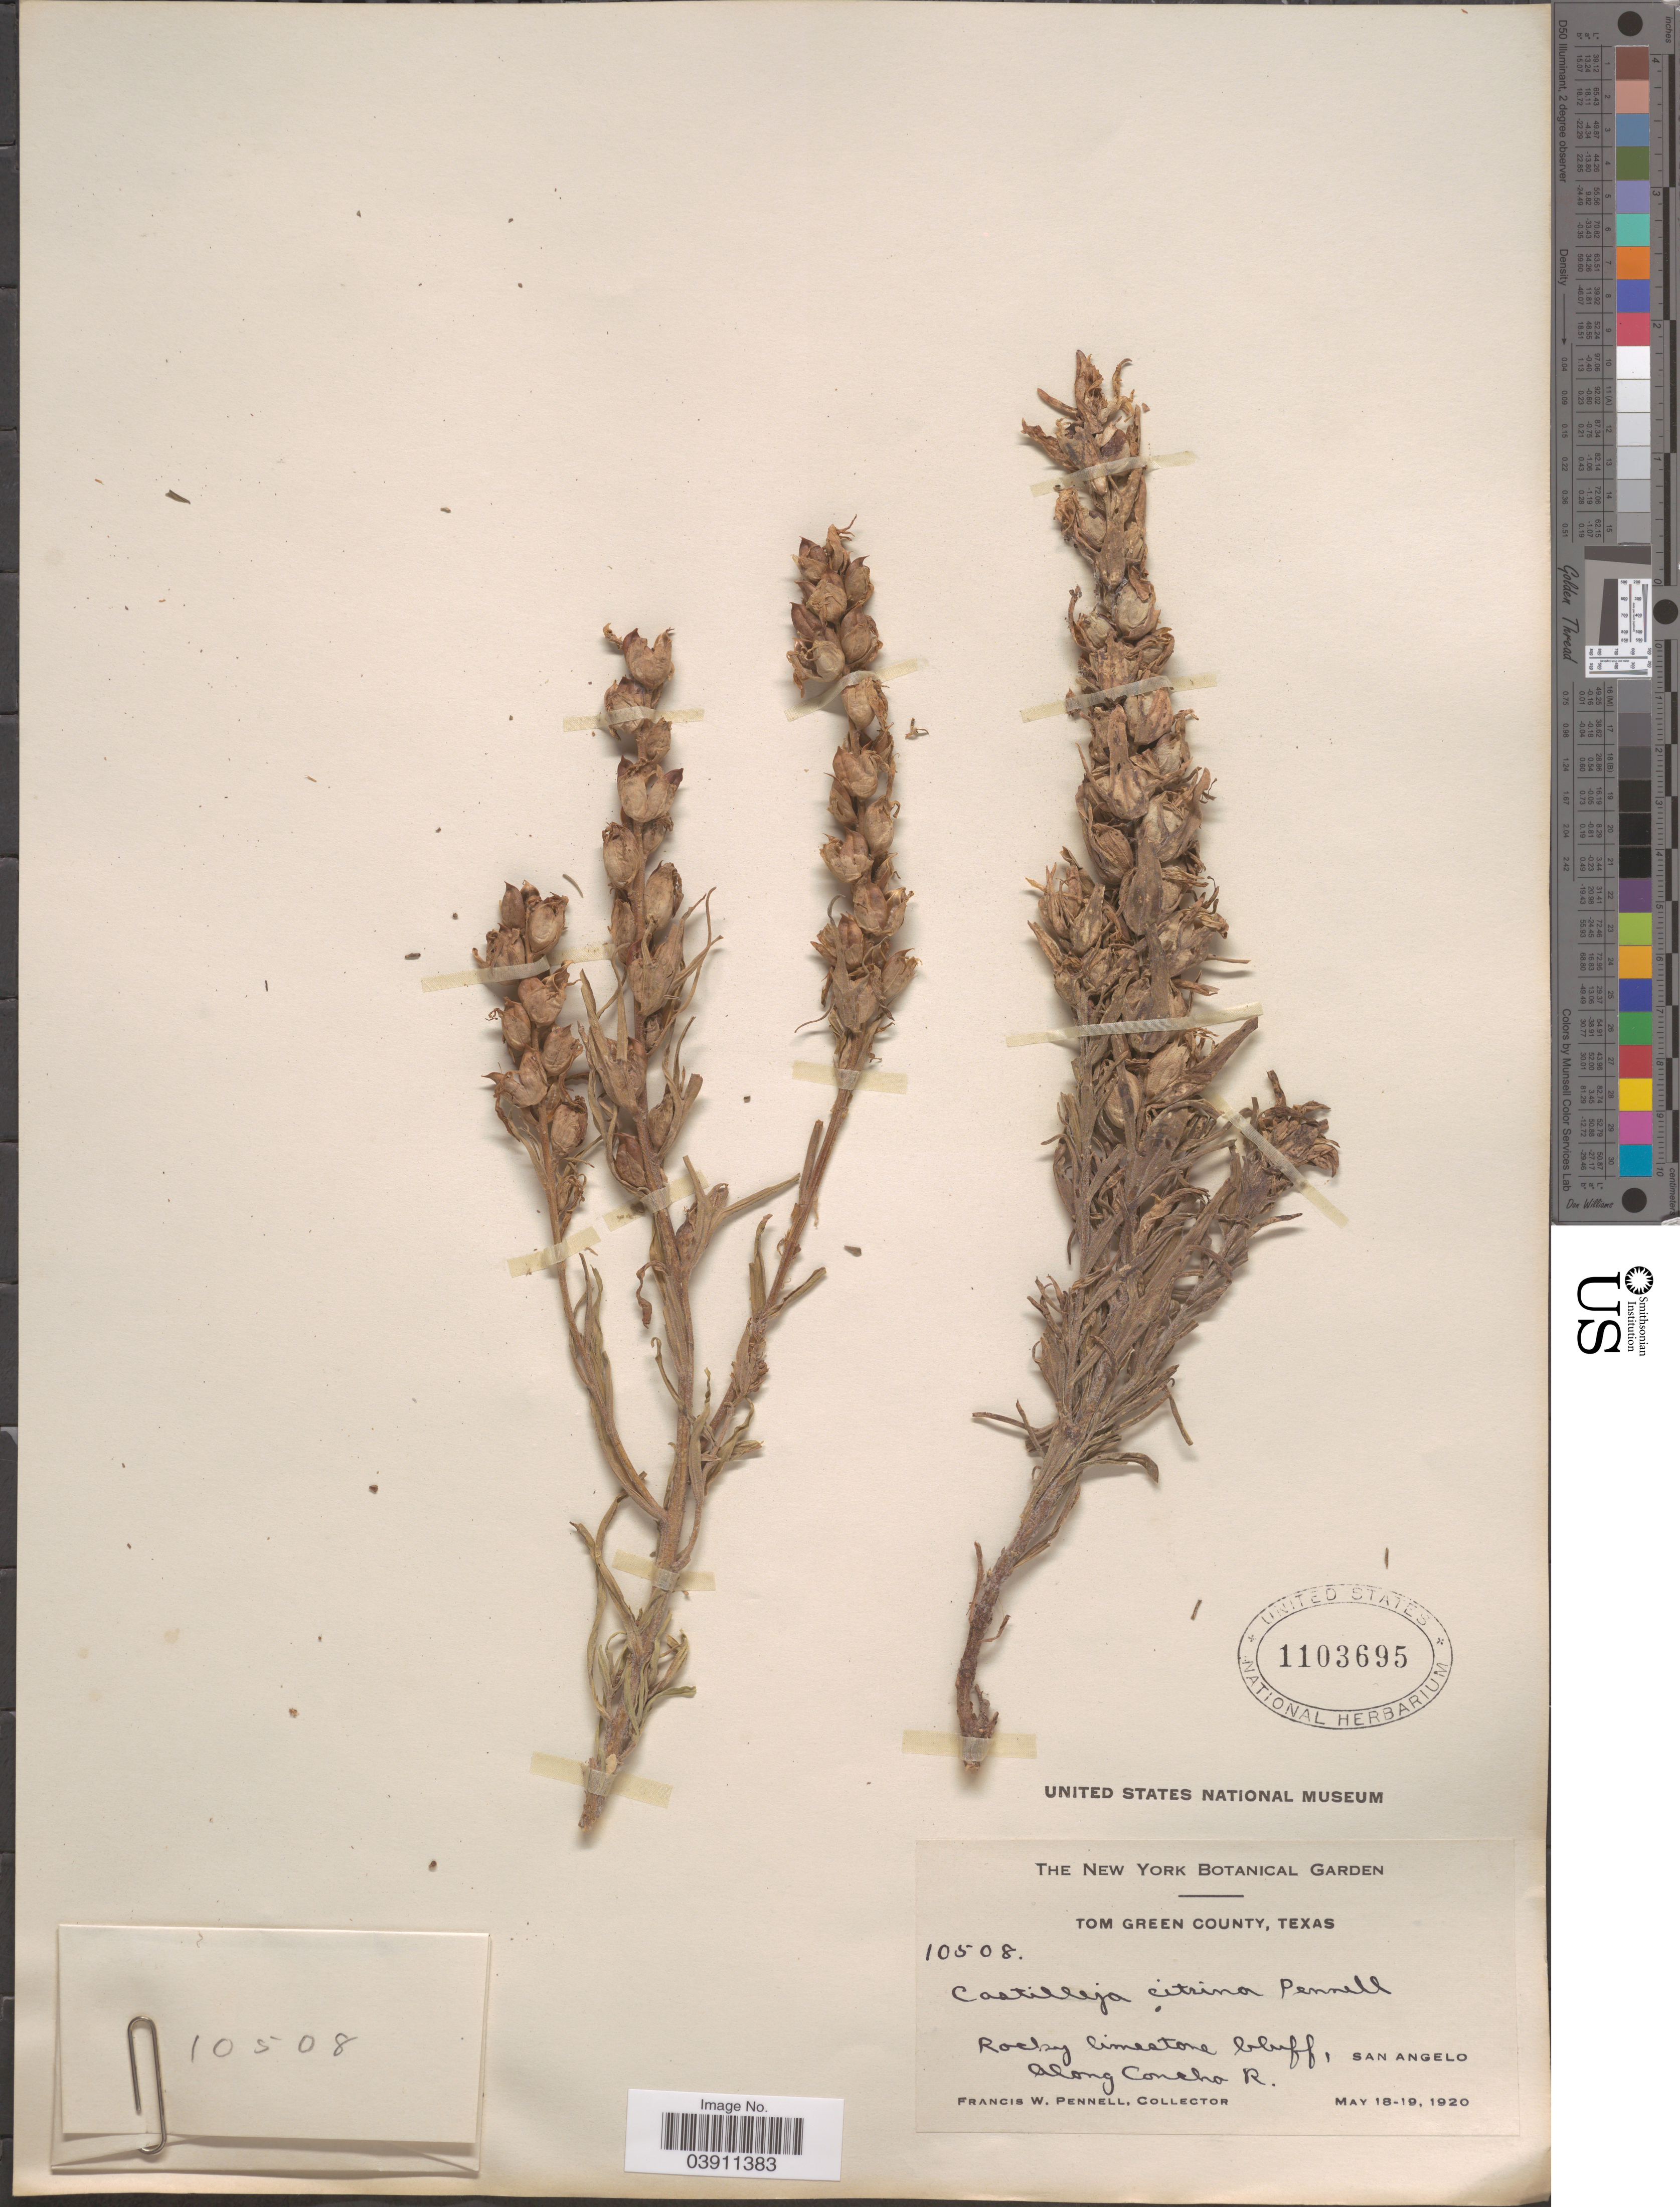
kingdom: Plantae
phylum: Tracheophyta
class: Magnoliopsida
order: Lamiales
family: Orobanchaceae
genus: Castilleja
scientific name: Castilleja citrina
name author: Pennell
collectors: F. W. Pennell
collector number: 10508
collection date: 1920-05-18/1920-05-19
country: United States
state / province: Texas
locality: Tom Green County. Rocky limestone bluff, San Angelo. Along Concho R.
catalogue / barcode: US 1103695